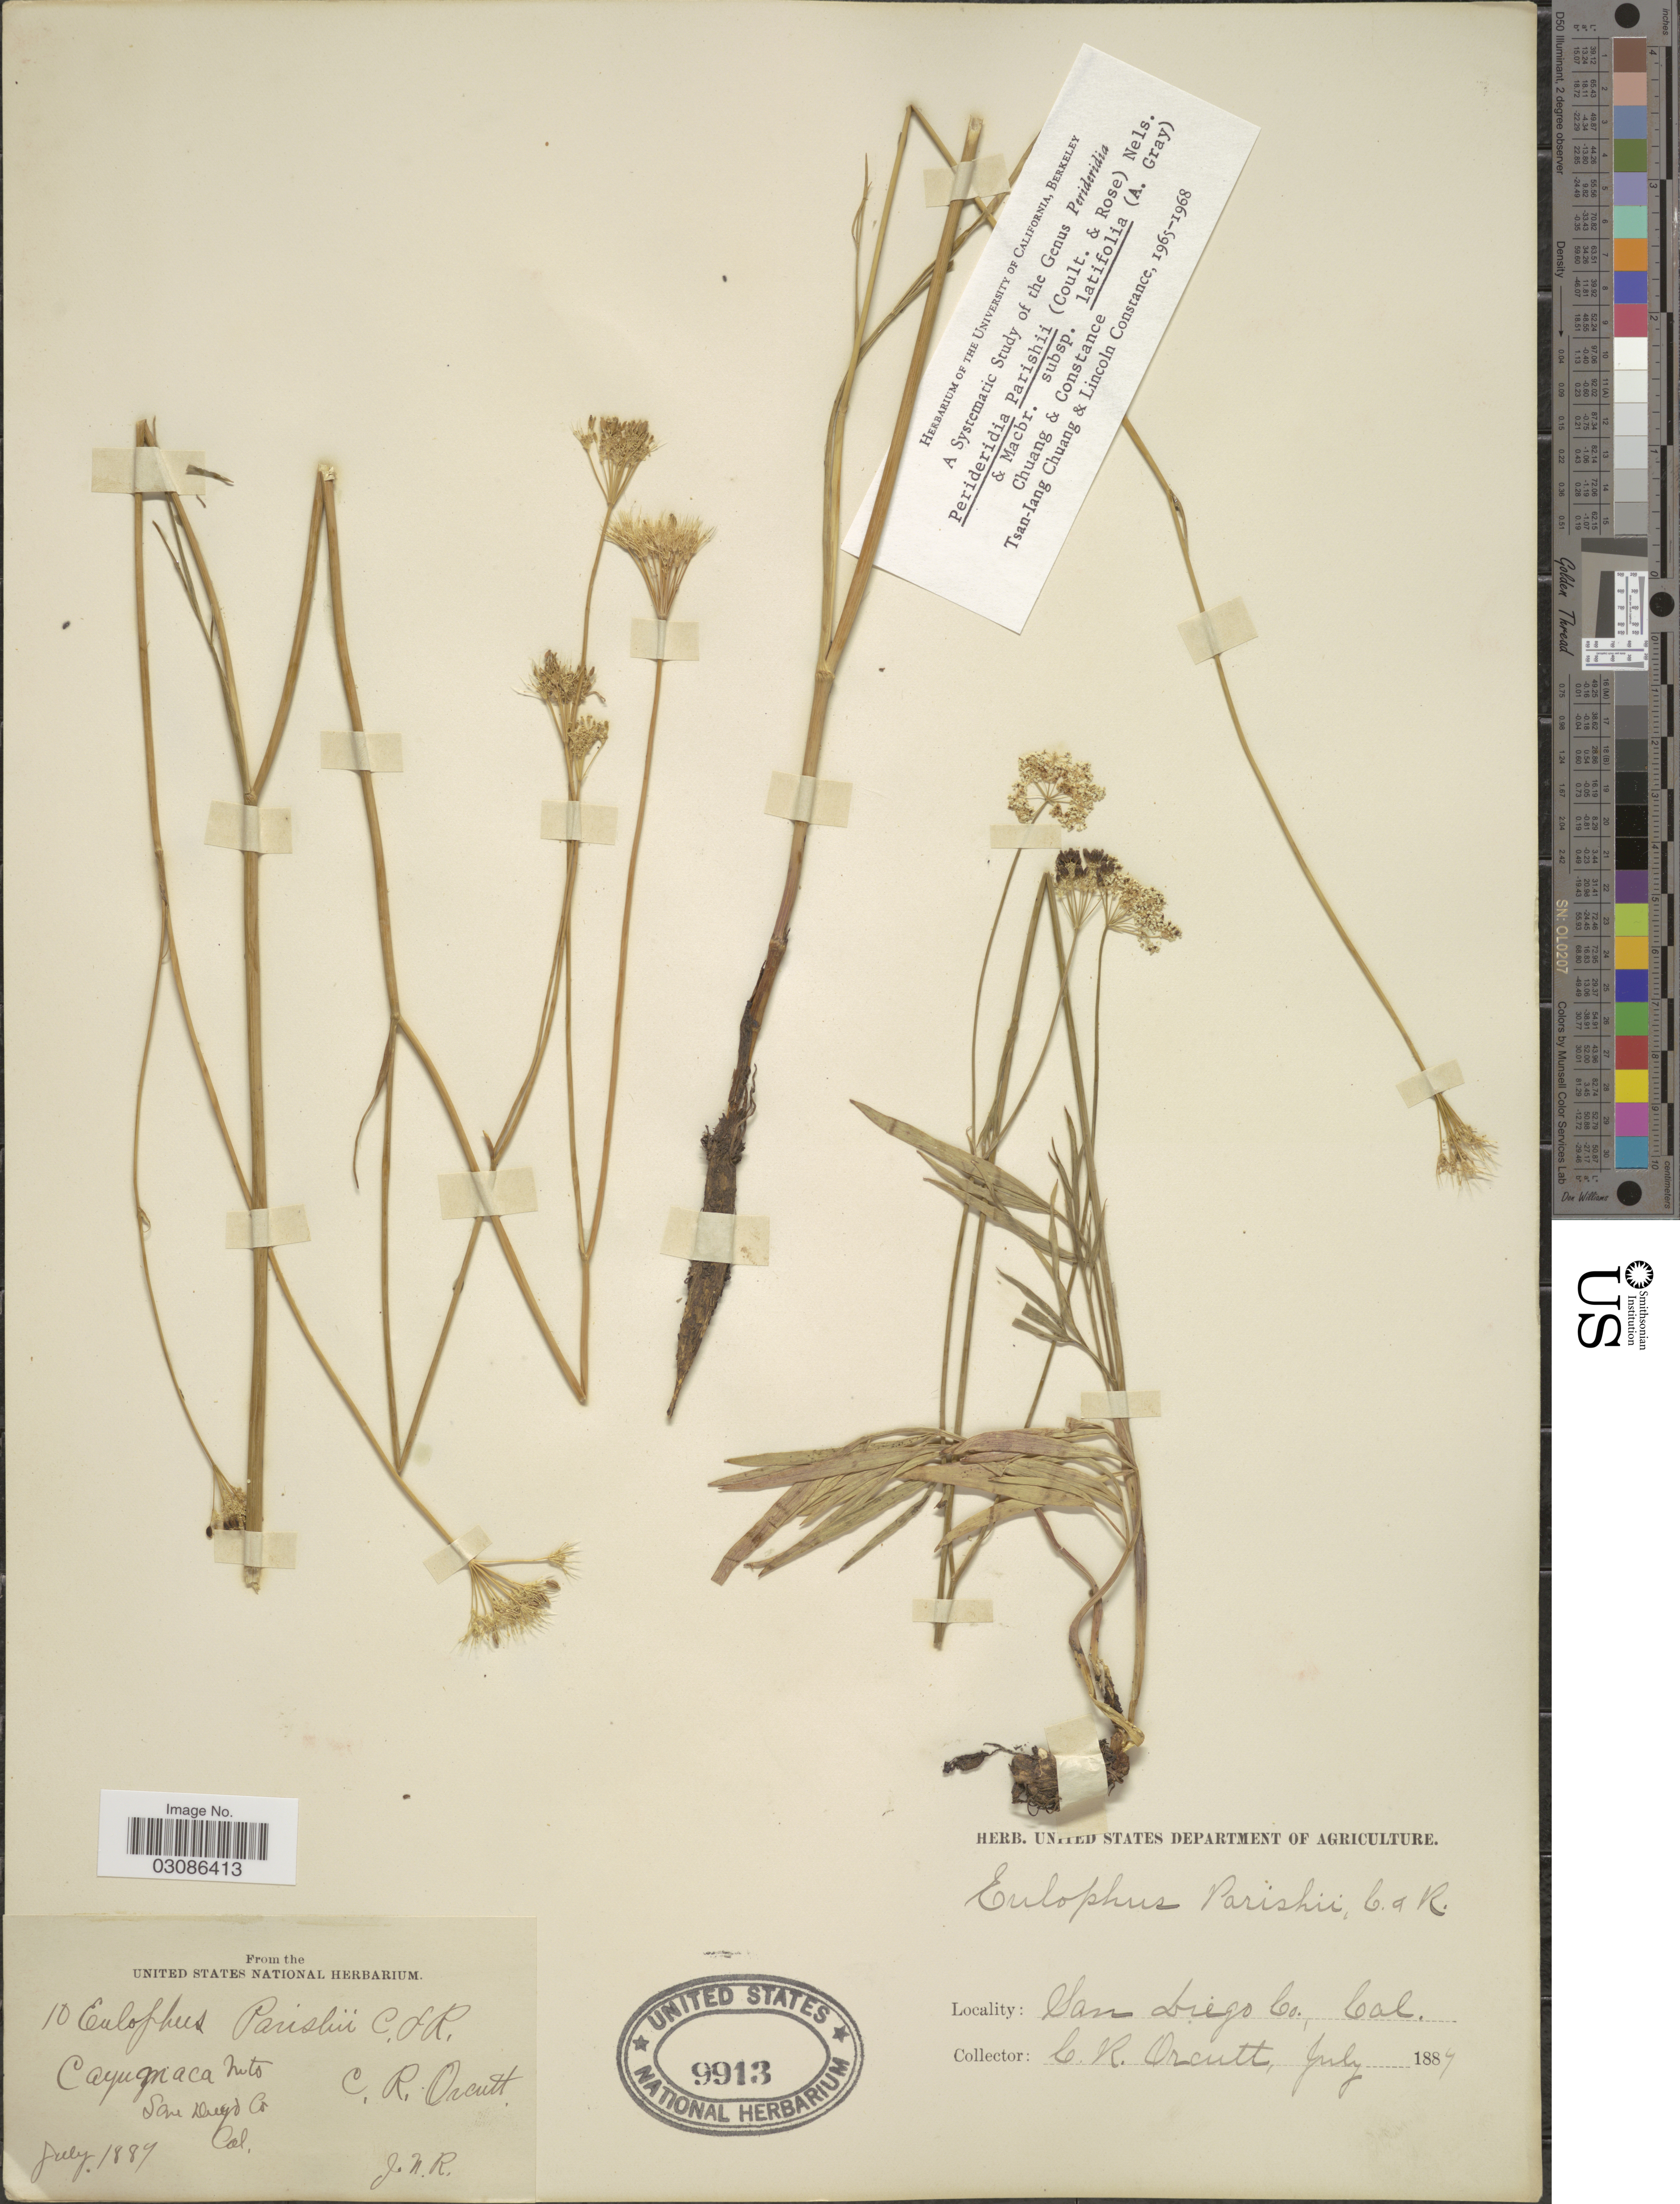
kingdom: Plantae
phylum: Tracheophyta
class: Magnoliopsida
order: Apiales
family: Apiaceae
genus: Perideridia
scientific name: Perideridia parishii subsp. latifolia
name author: A. Gray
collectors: C. R. Orcutt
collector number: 10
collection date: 1889-07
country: United States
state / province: California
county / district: San Diego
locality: Cayumaca Mts., San Diego Co.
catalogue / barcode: US 9913